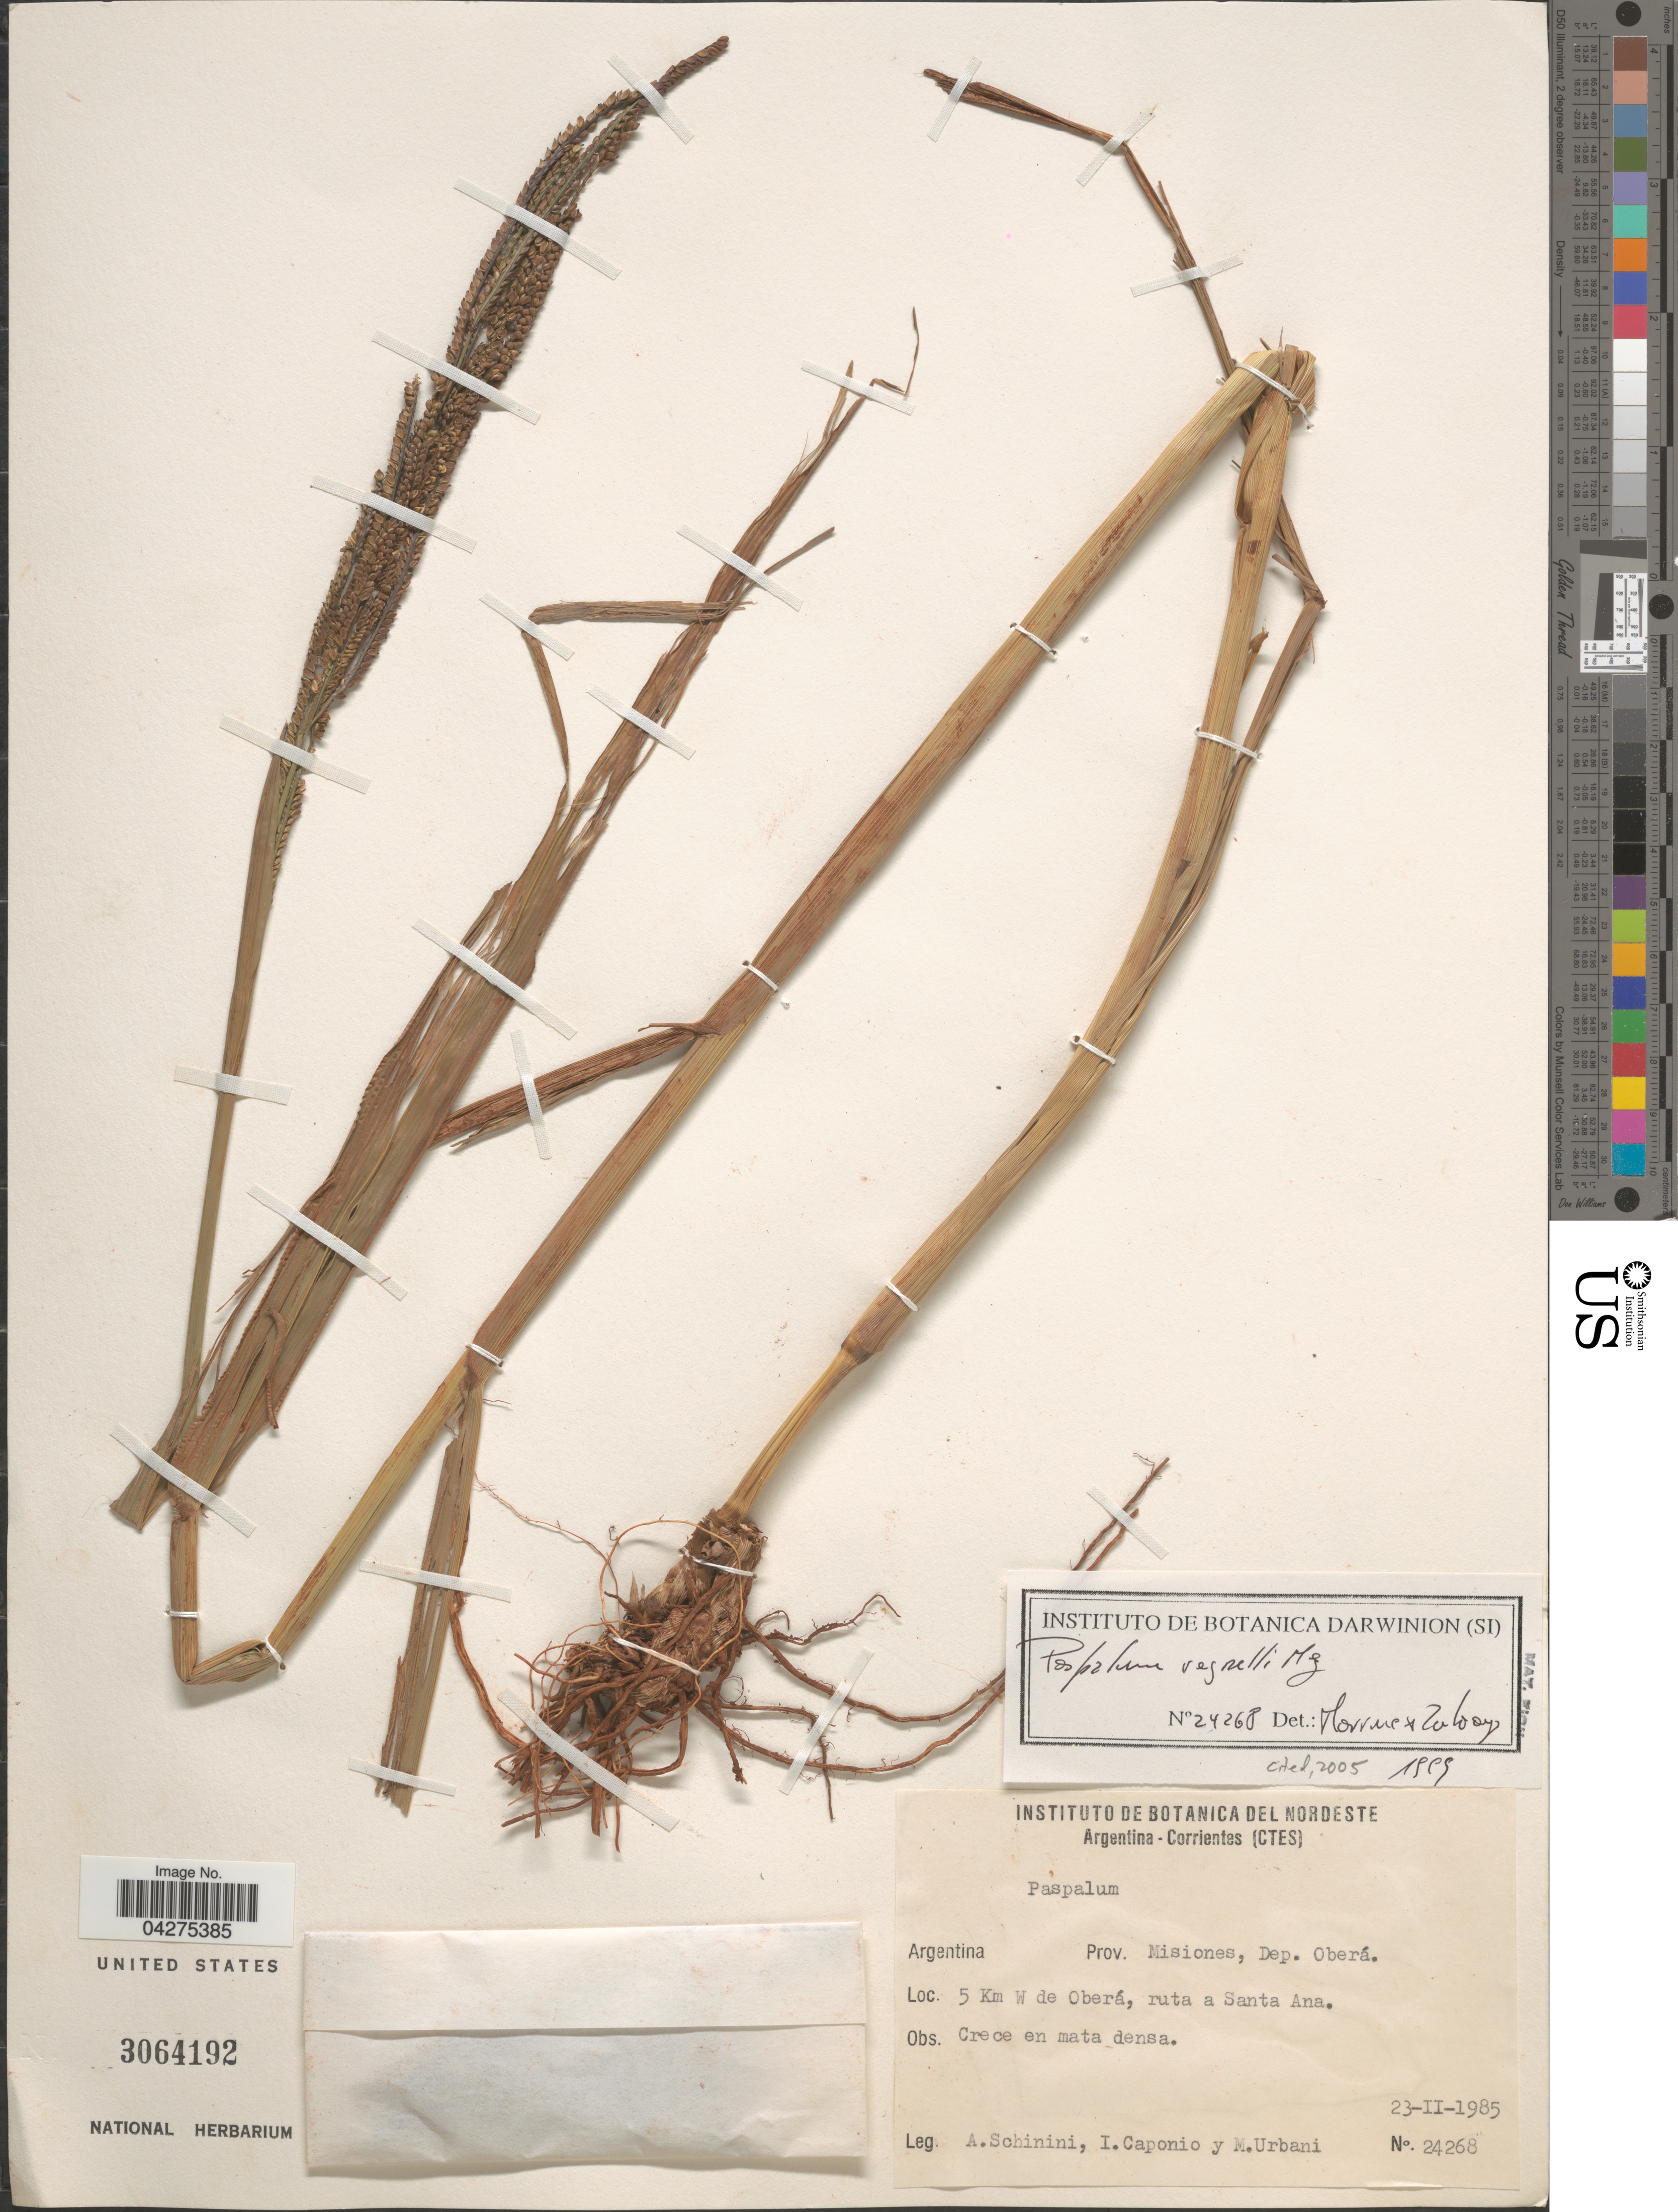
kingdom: Plantae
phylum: Tracheophyta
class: Liliopsida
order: Poales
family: Poaceae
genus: Paspalum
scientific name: Paspalum regnellii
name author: Mez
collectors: A. Schinini, I. Caponio & M. Urbani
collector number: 24268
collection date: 1985-02-23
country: Argentina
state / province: Misiones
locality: Dep. Oberá. 5 Km W de Oberá, ruta a Santa Ana.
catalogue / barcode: US 3064192